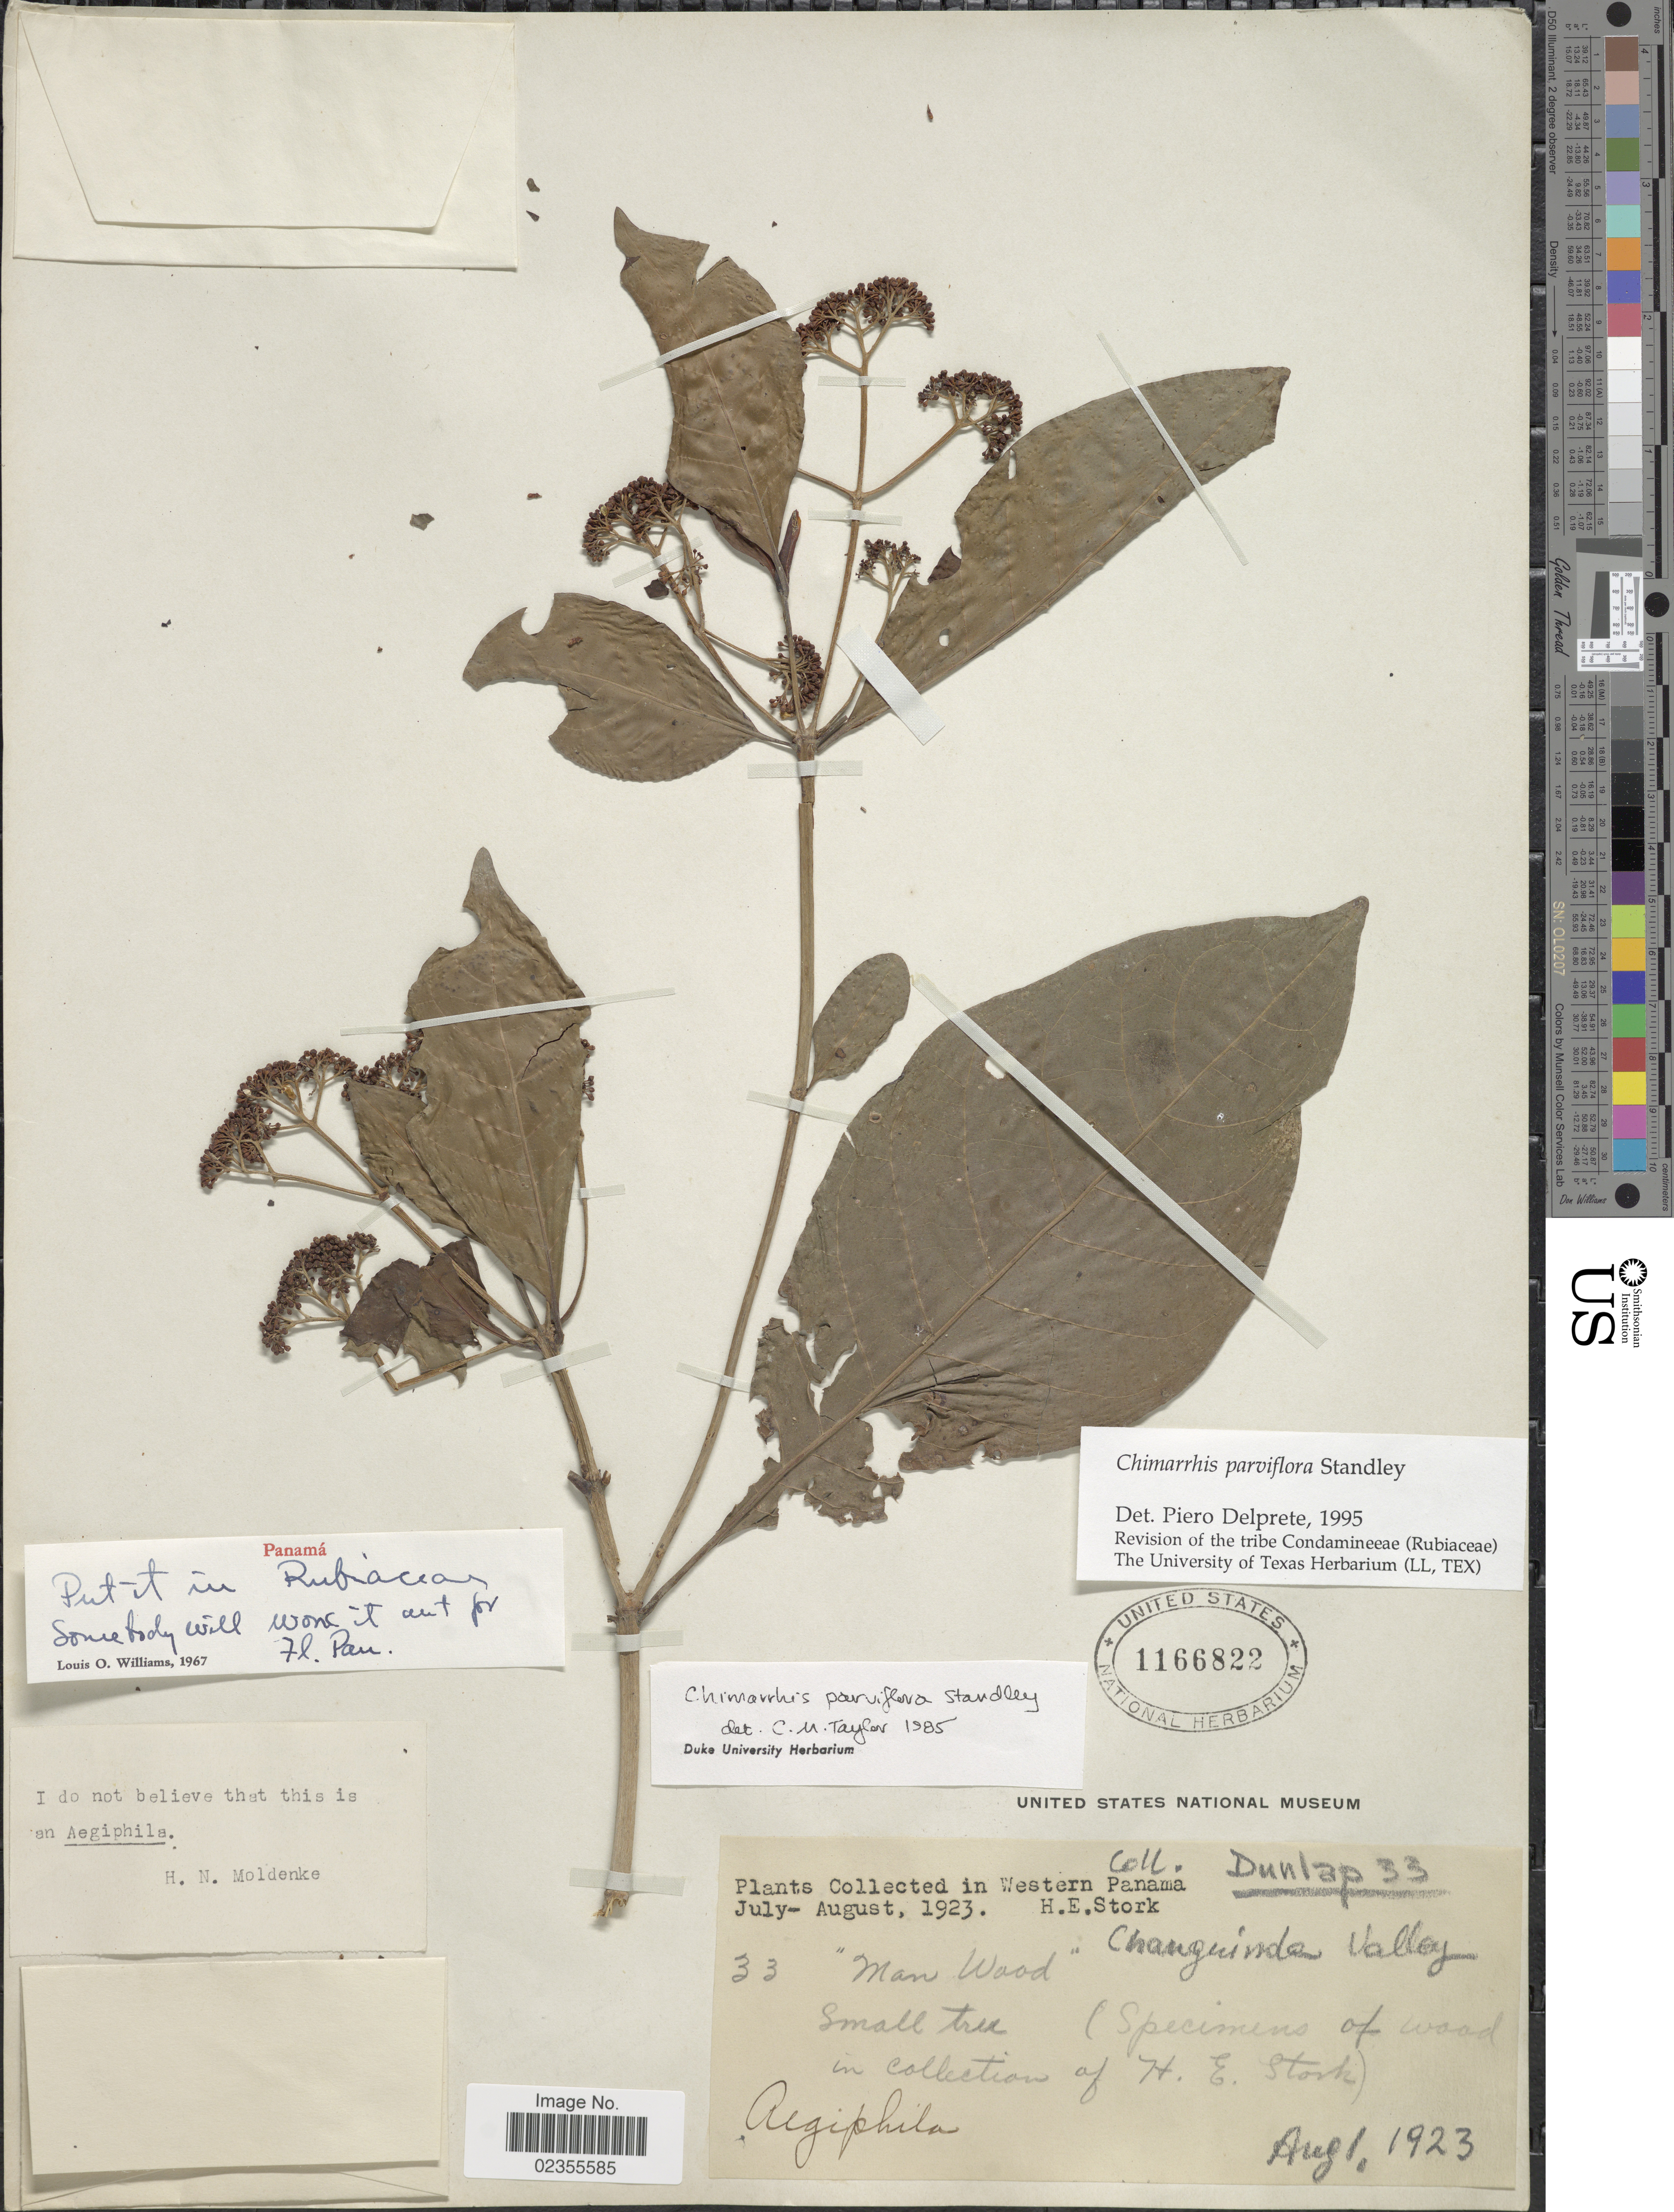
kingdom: Plantae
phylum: Tracheophyta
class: Magnoliopsida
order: Gentianales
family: Rubiaceae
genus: Chimarrhis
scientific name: Chimarrhis parviflora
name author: Standl.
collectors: Dunlap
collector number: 33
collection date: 1923-08-01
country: Panama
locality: Western Panama, Changuinda Valley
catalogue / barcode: US 1166822